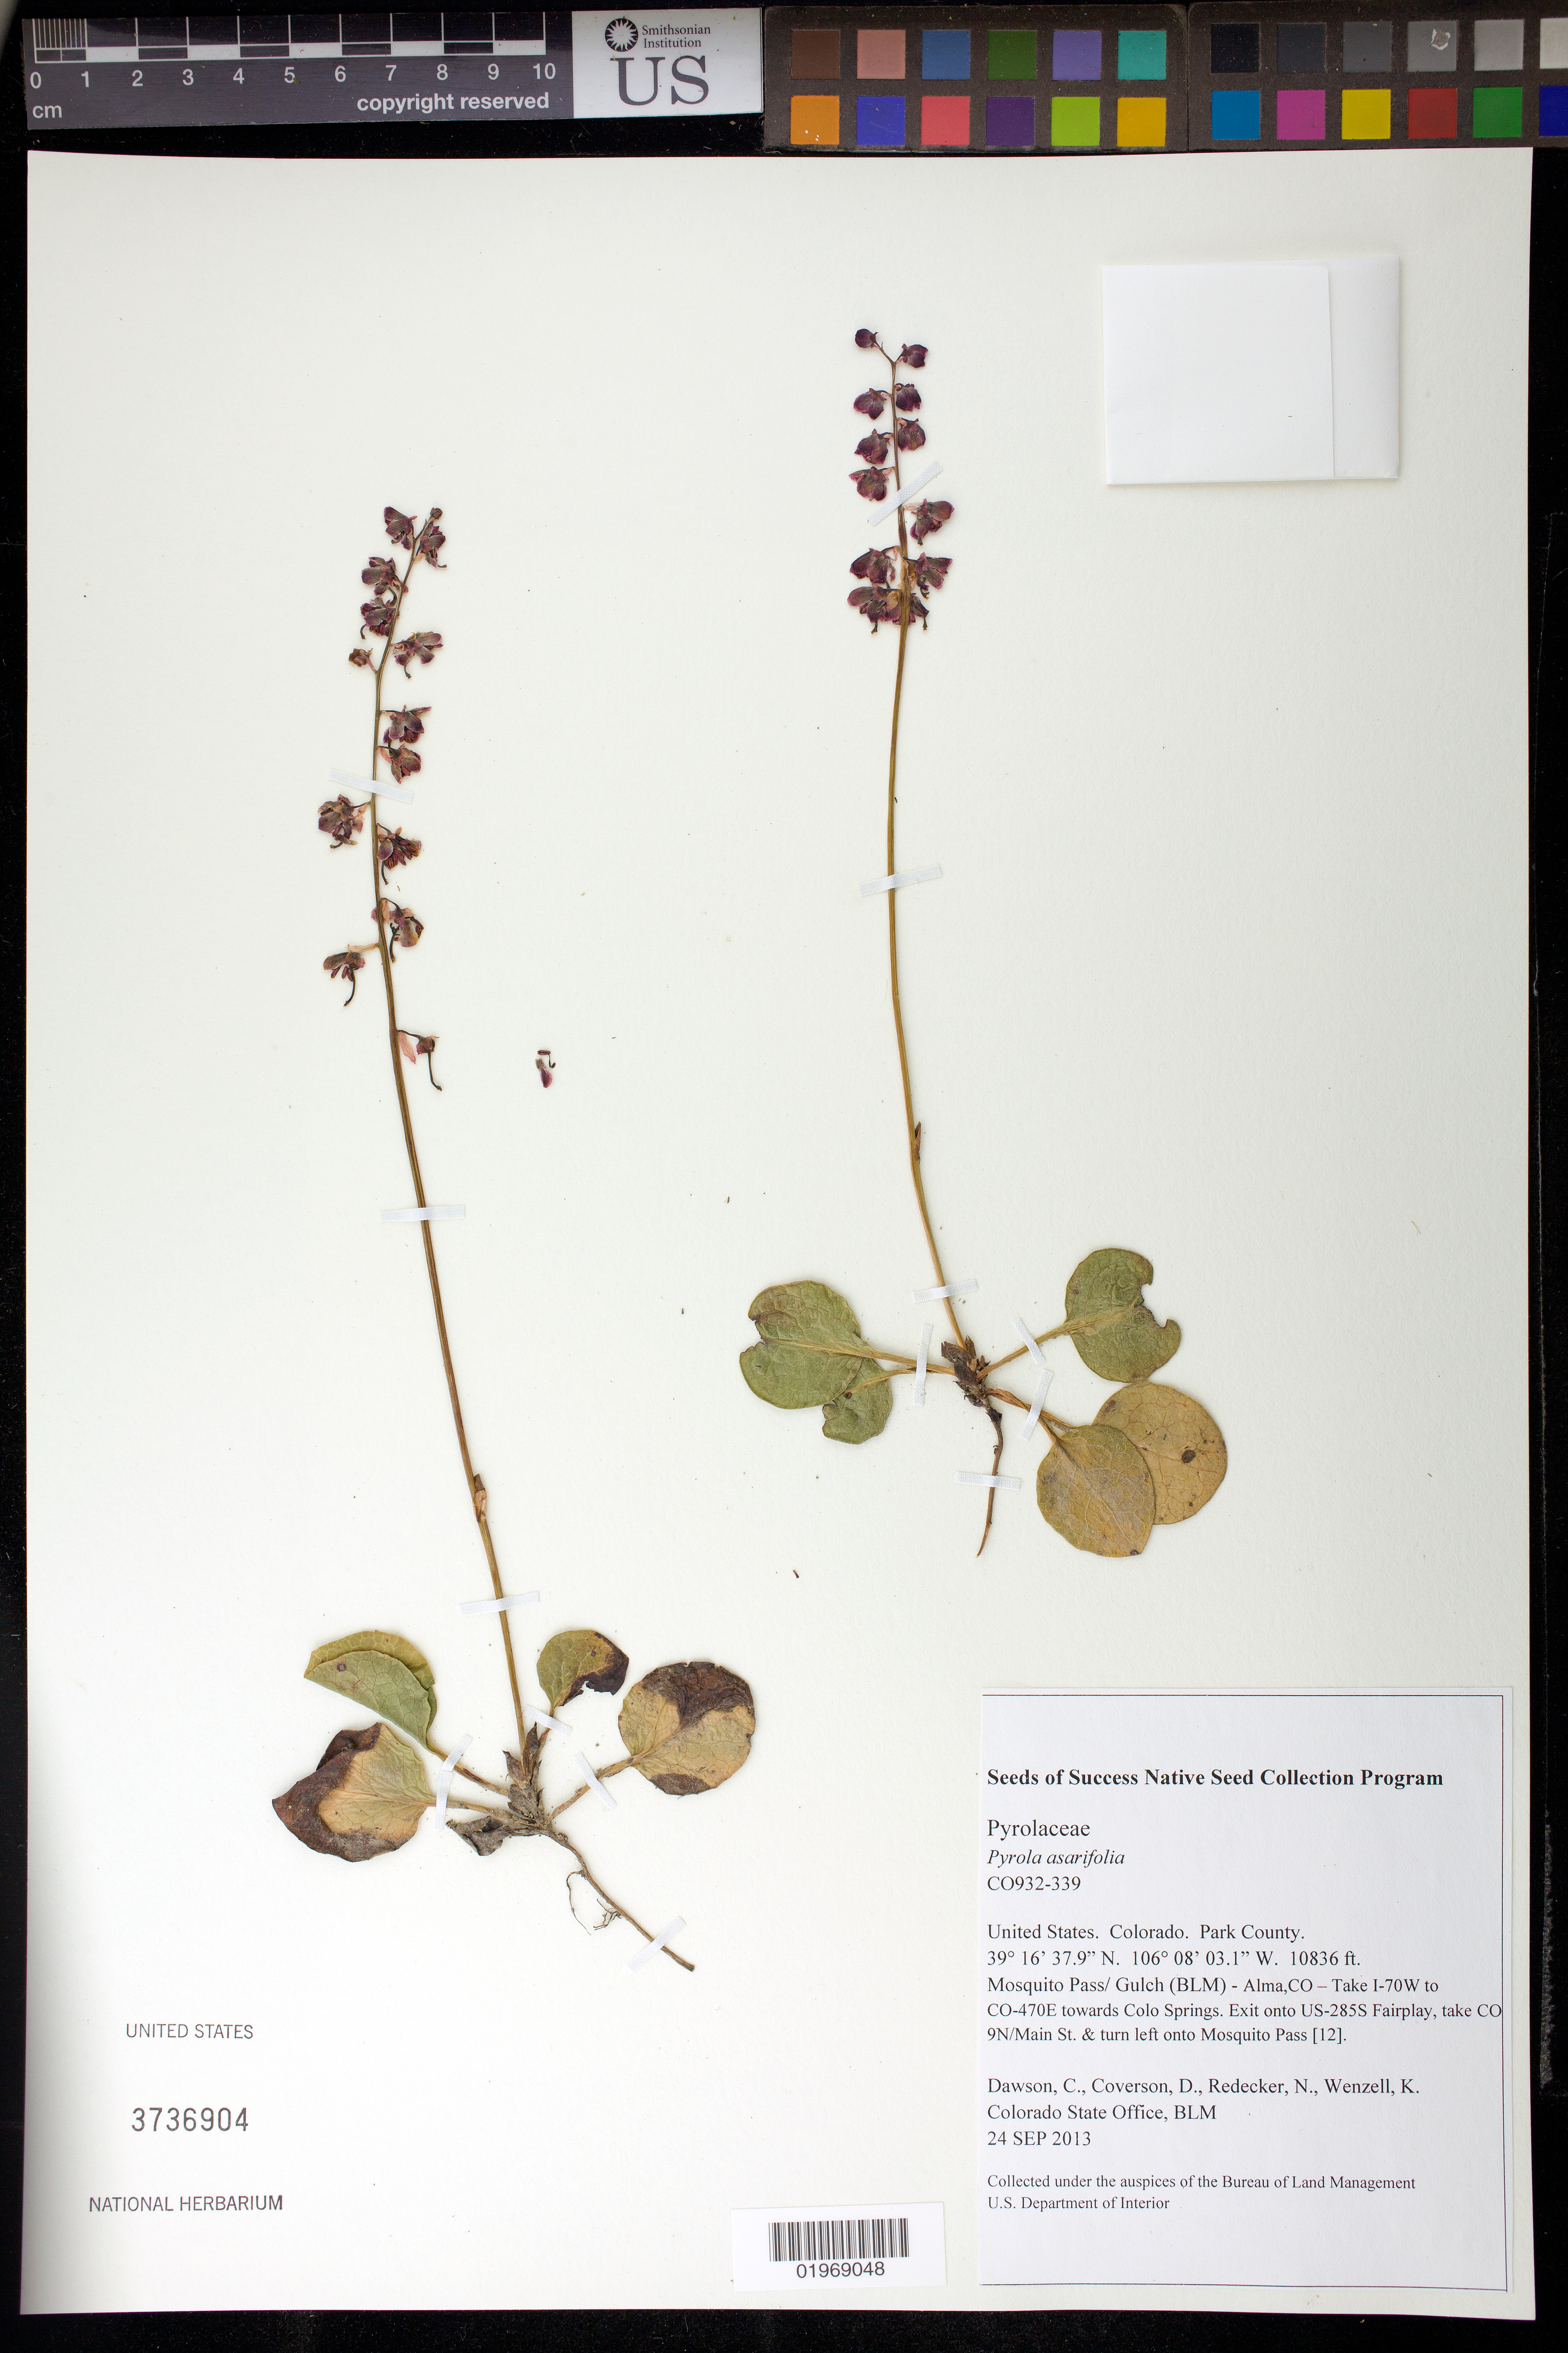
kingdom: Plantae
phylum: Tracheophyta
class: Magnoliopsida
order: Ericales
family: Ericaceae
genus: Pyrola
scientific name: Pyrola asarifolia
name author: Michx.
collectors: C. Dawson, D. Coverson, N. Redecker & K. Wenzell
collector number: CO932-339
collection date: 2013-09-24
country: United States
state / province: Colorado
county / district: Park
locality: Mosquito Pass/Gulch (BLM)-Alma.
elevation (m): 3303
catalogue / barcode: US 3736904